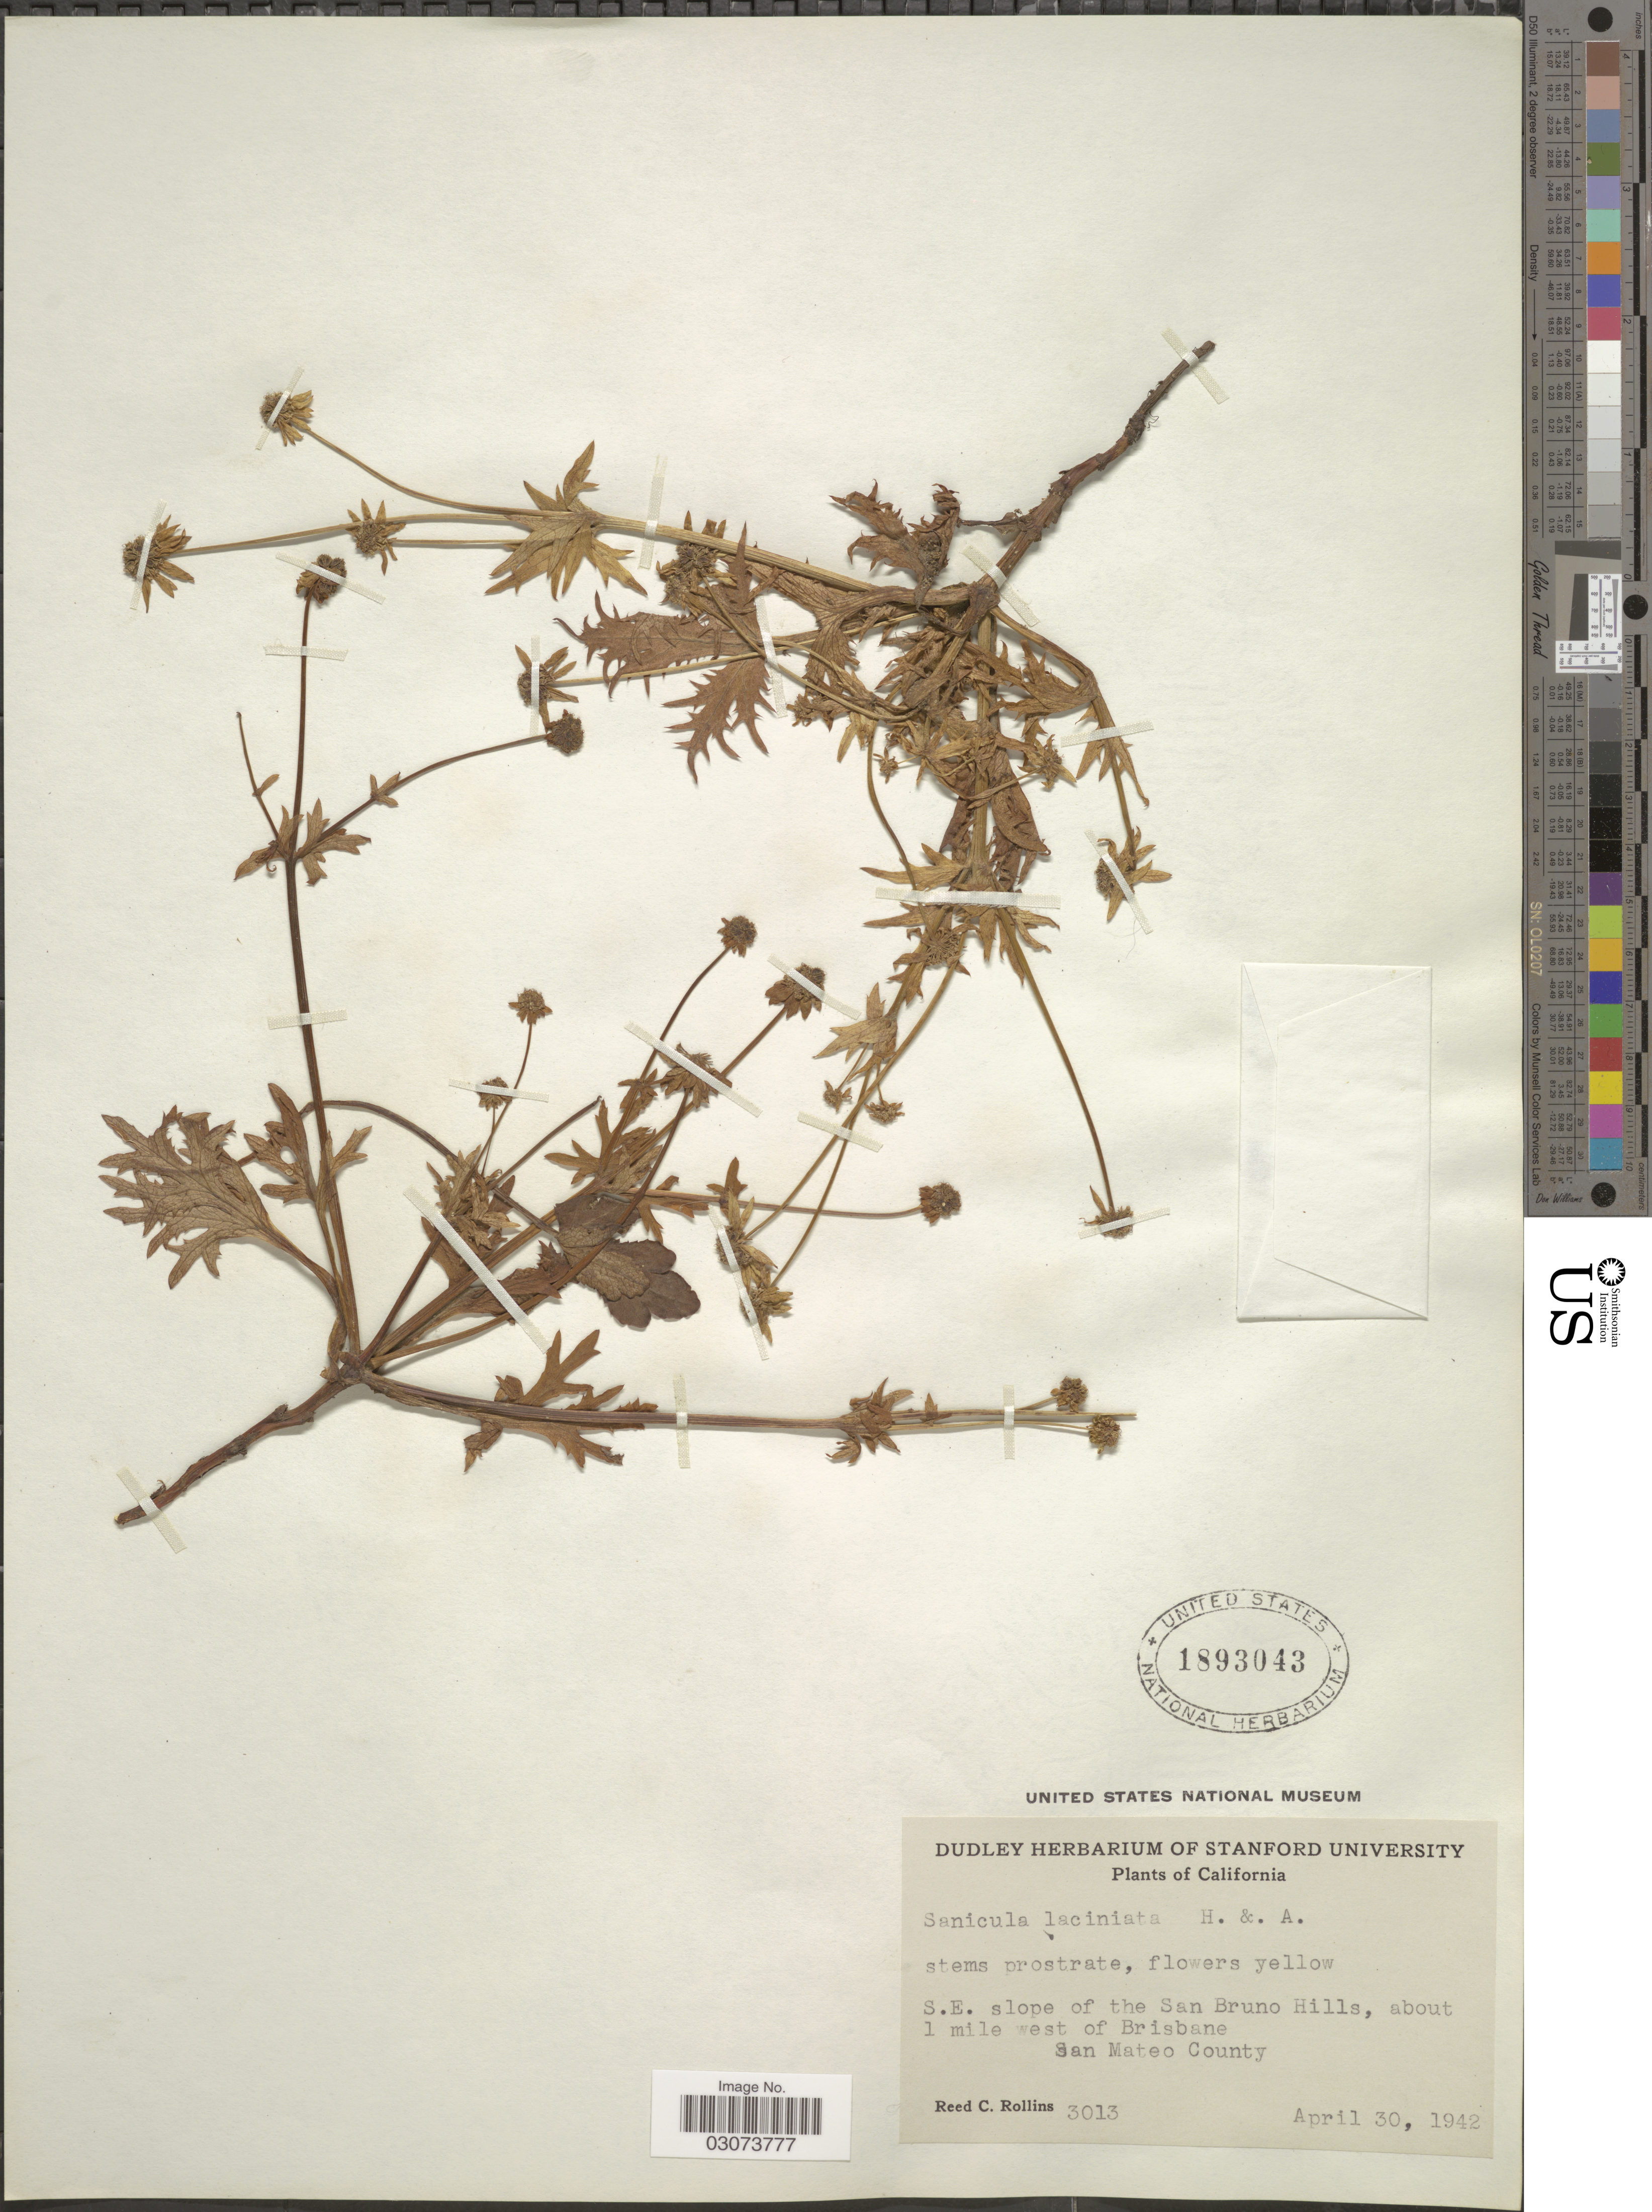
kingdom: Plantae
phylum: Tracheophyta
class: Magnoliopsida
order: Apiales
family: Apiaceae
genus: Sanicula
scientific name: Sanicula laciniata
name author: Hook. & Arn.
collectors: R. C. Rollins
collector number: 3013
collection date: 1942-04-30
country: United States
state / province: California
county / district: San Mateo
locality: S.E. slope of the San Bruno Hills, about 1 mile west of Brisbane, San Mateo County.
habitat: southeast slope of San Bruno Hills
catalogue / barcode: US 1893043